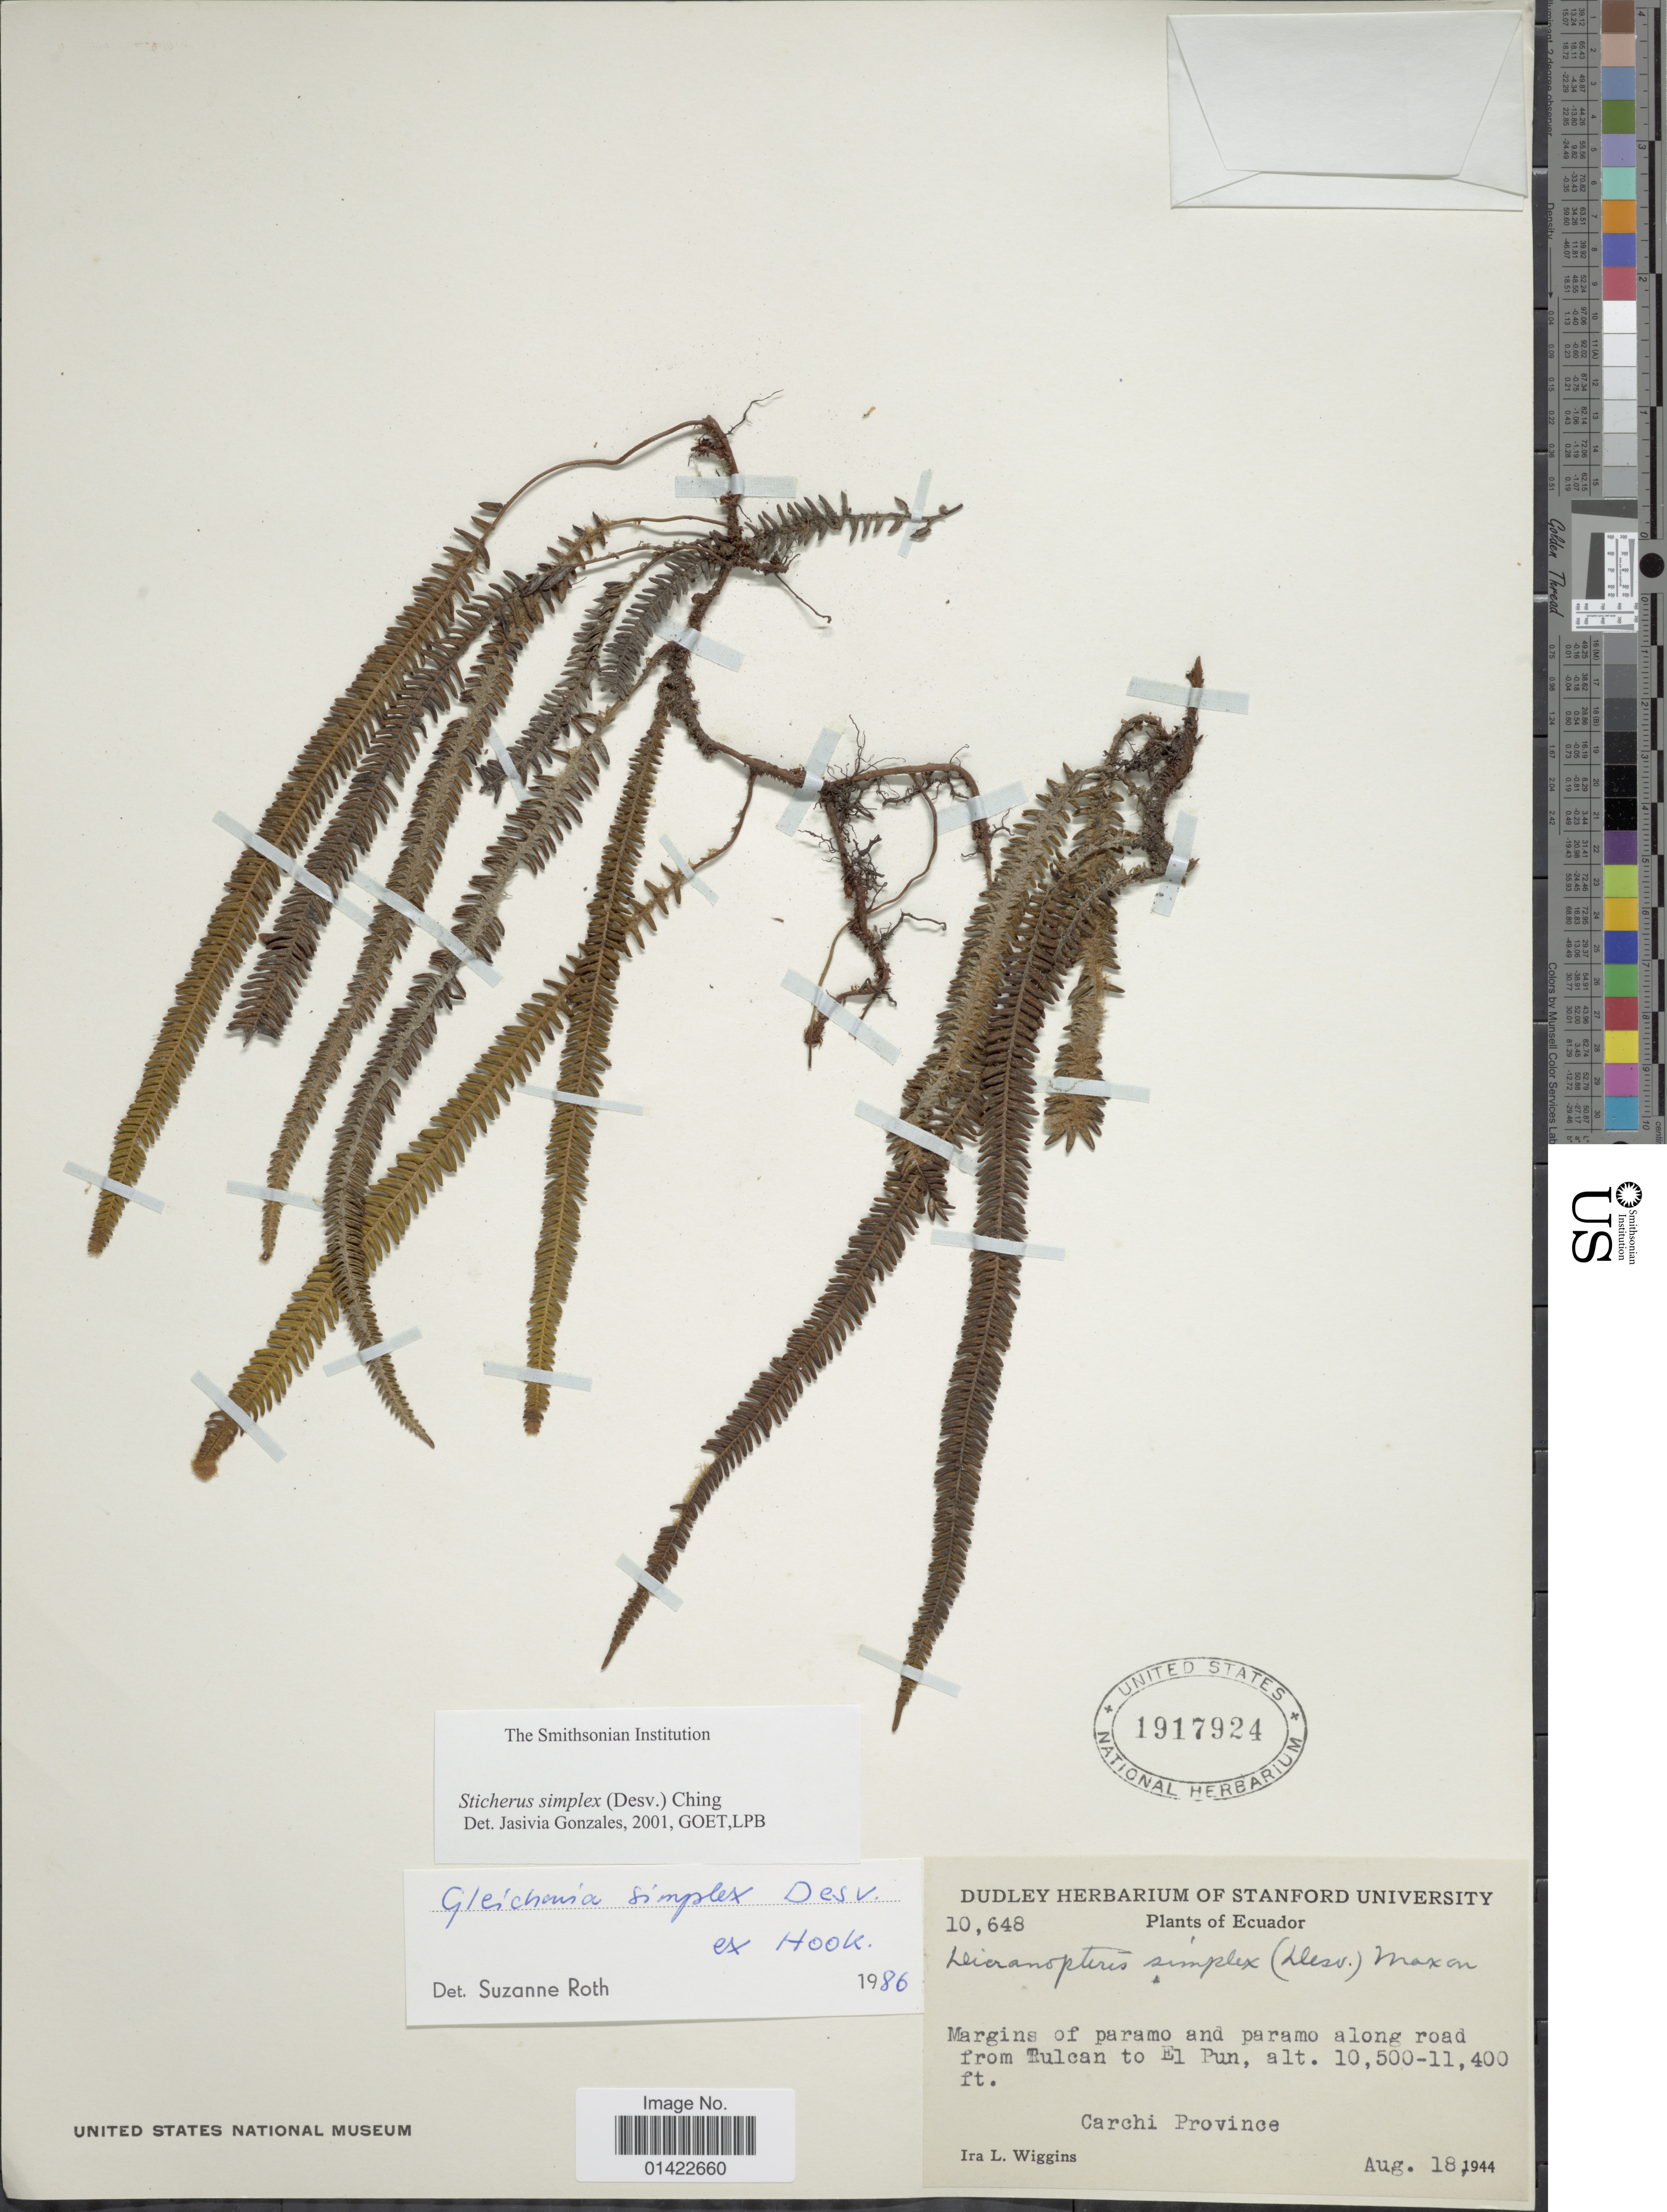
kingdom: Plantae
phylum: Tracheophyta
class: Polypodiopsida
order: Gleicheniales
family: Gleicheniaceae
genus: Sticherus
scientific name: Sticherus simplex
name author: (Desv.) Ching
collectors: I. L. Wiggins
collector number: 10648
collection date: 1944-08-18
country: Ecuador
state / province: Carchi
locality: Margins of paramo and paramo along road from Tulcan to El Pun.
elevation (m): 3200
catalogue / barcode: US 1917924